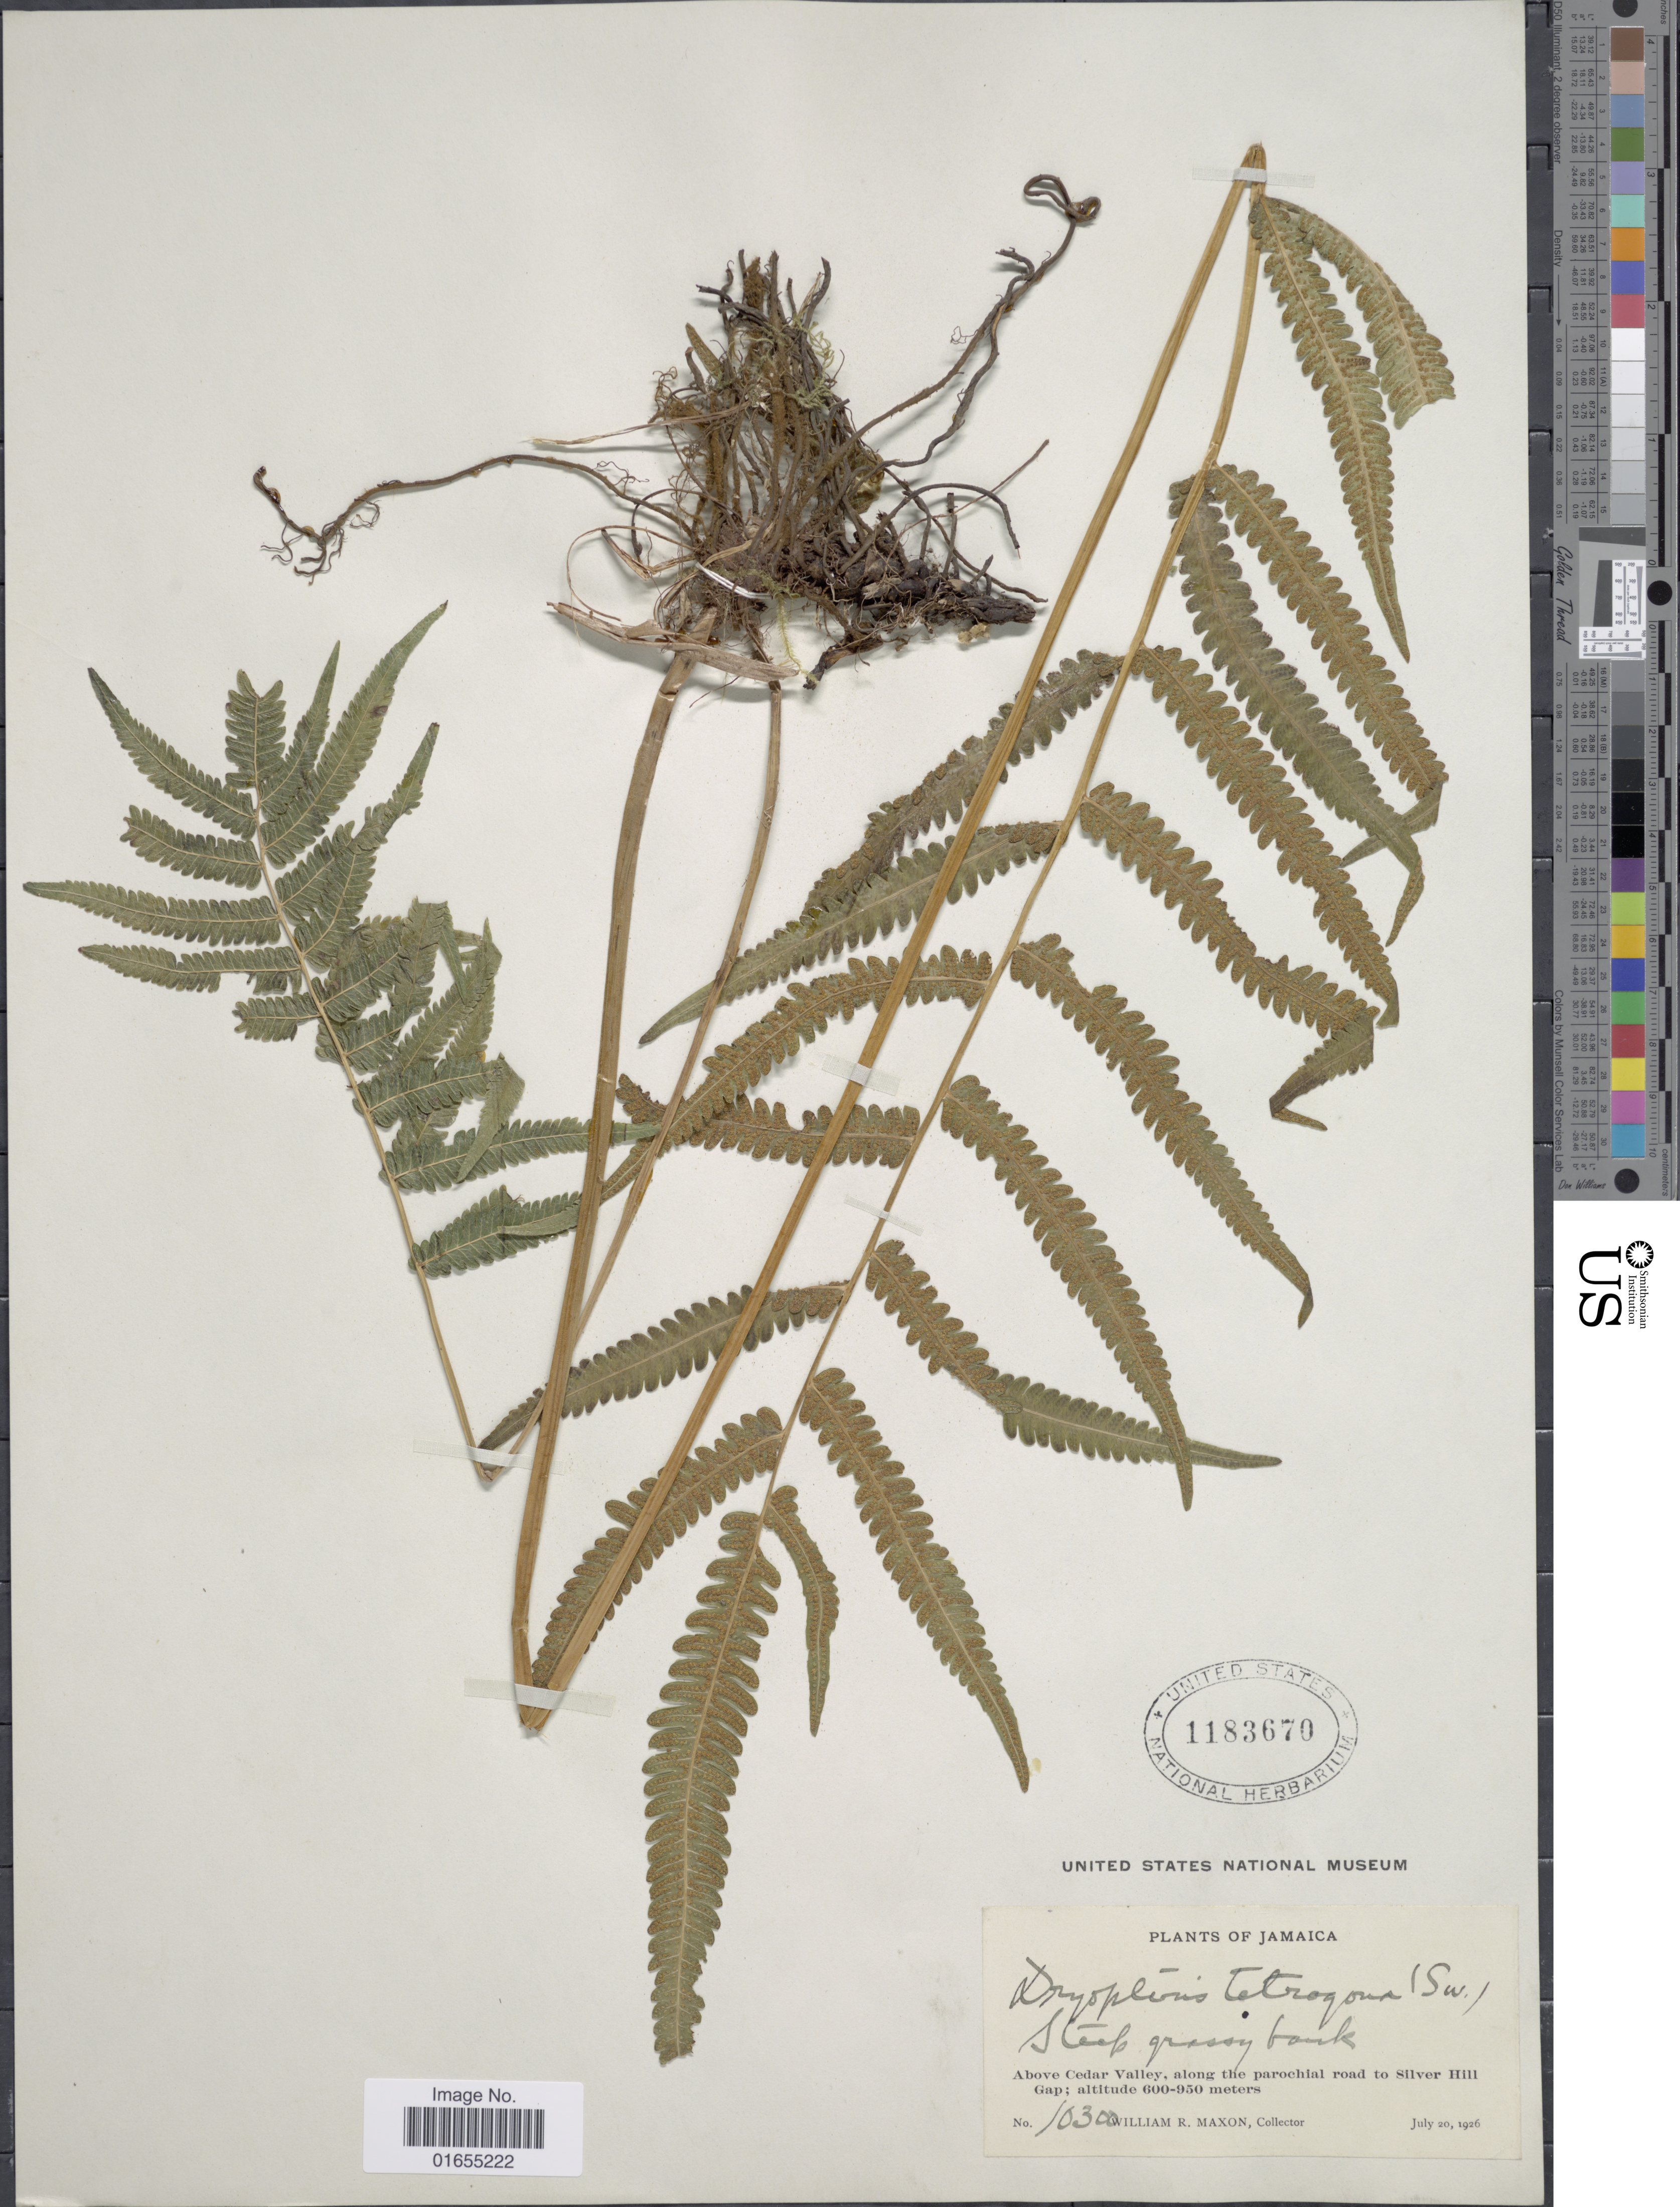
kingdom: Plantae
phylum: Tracheophyta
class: Polypodiopsida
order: Polypodiales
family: Thelypteridaceae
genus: Goniopteris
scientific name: Goniopteris subtetragona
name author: (Link) Vareschi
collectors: W. R. Maxon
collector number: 10300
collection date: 1926-07-20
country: Jamaica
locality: Above Cedar Valley, along the parachial road to Silver Hill Gap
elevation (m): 600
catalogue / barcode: US 1183670